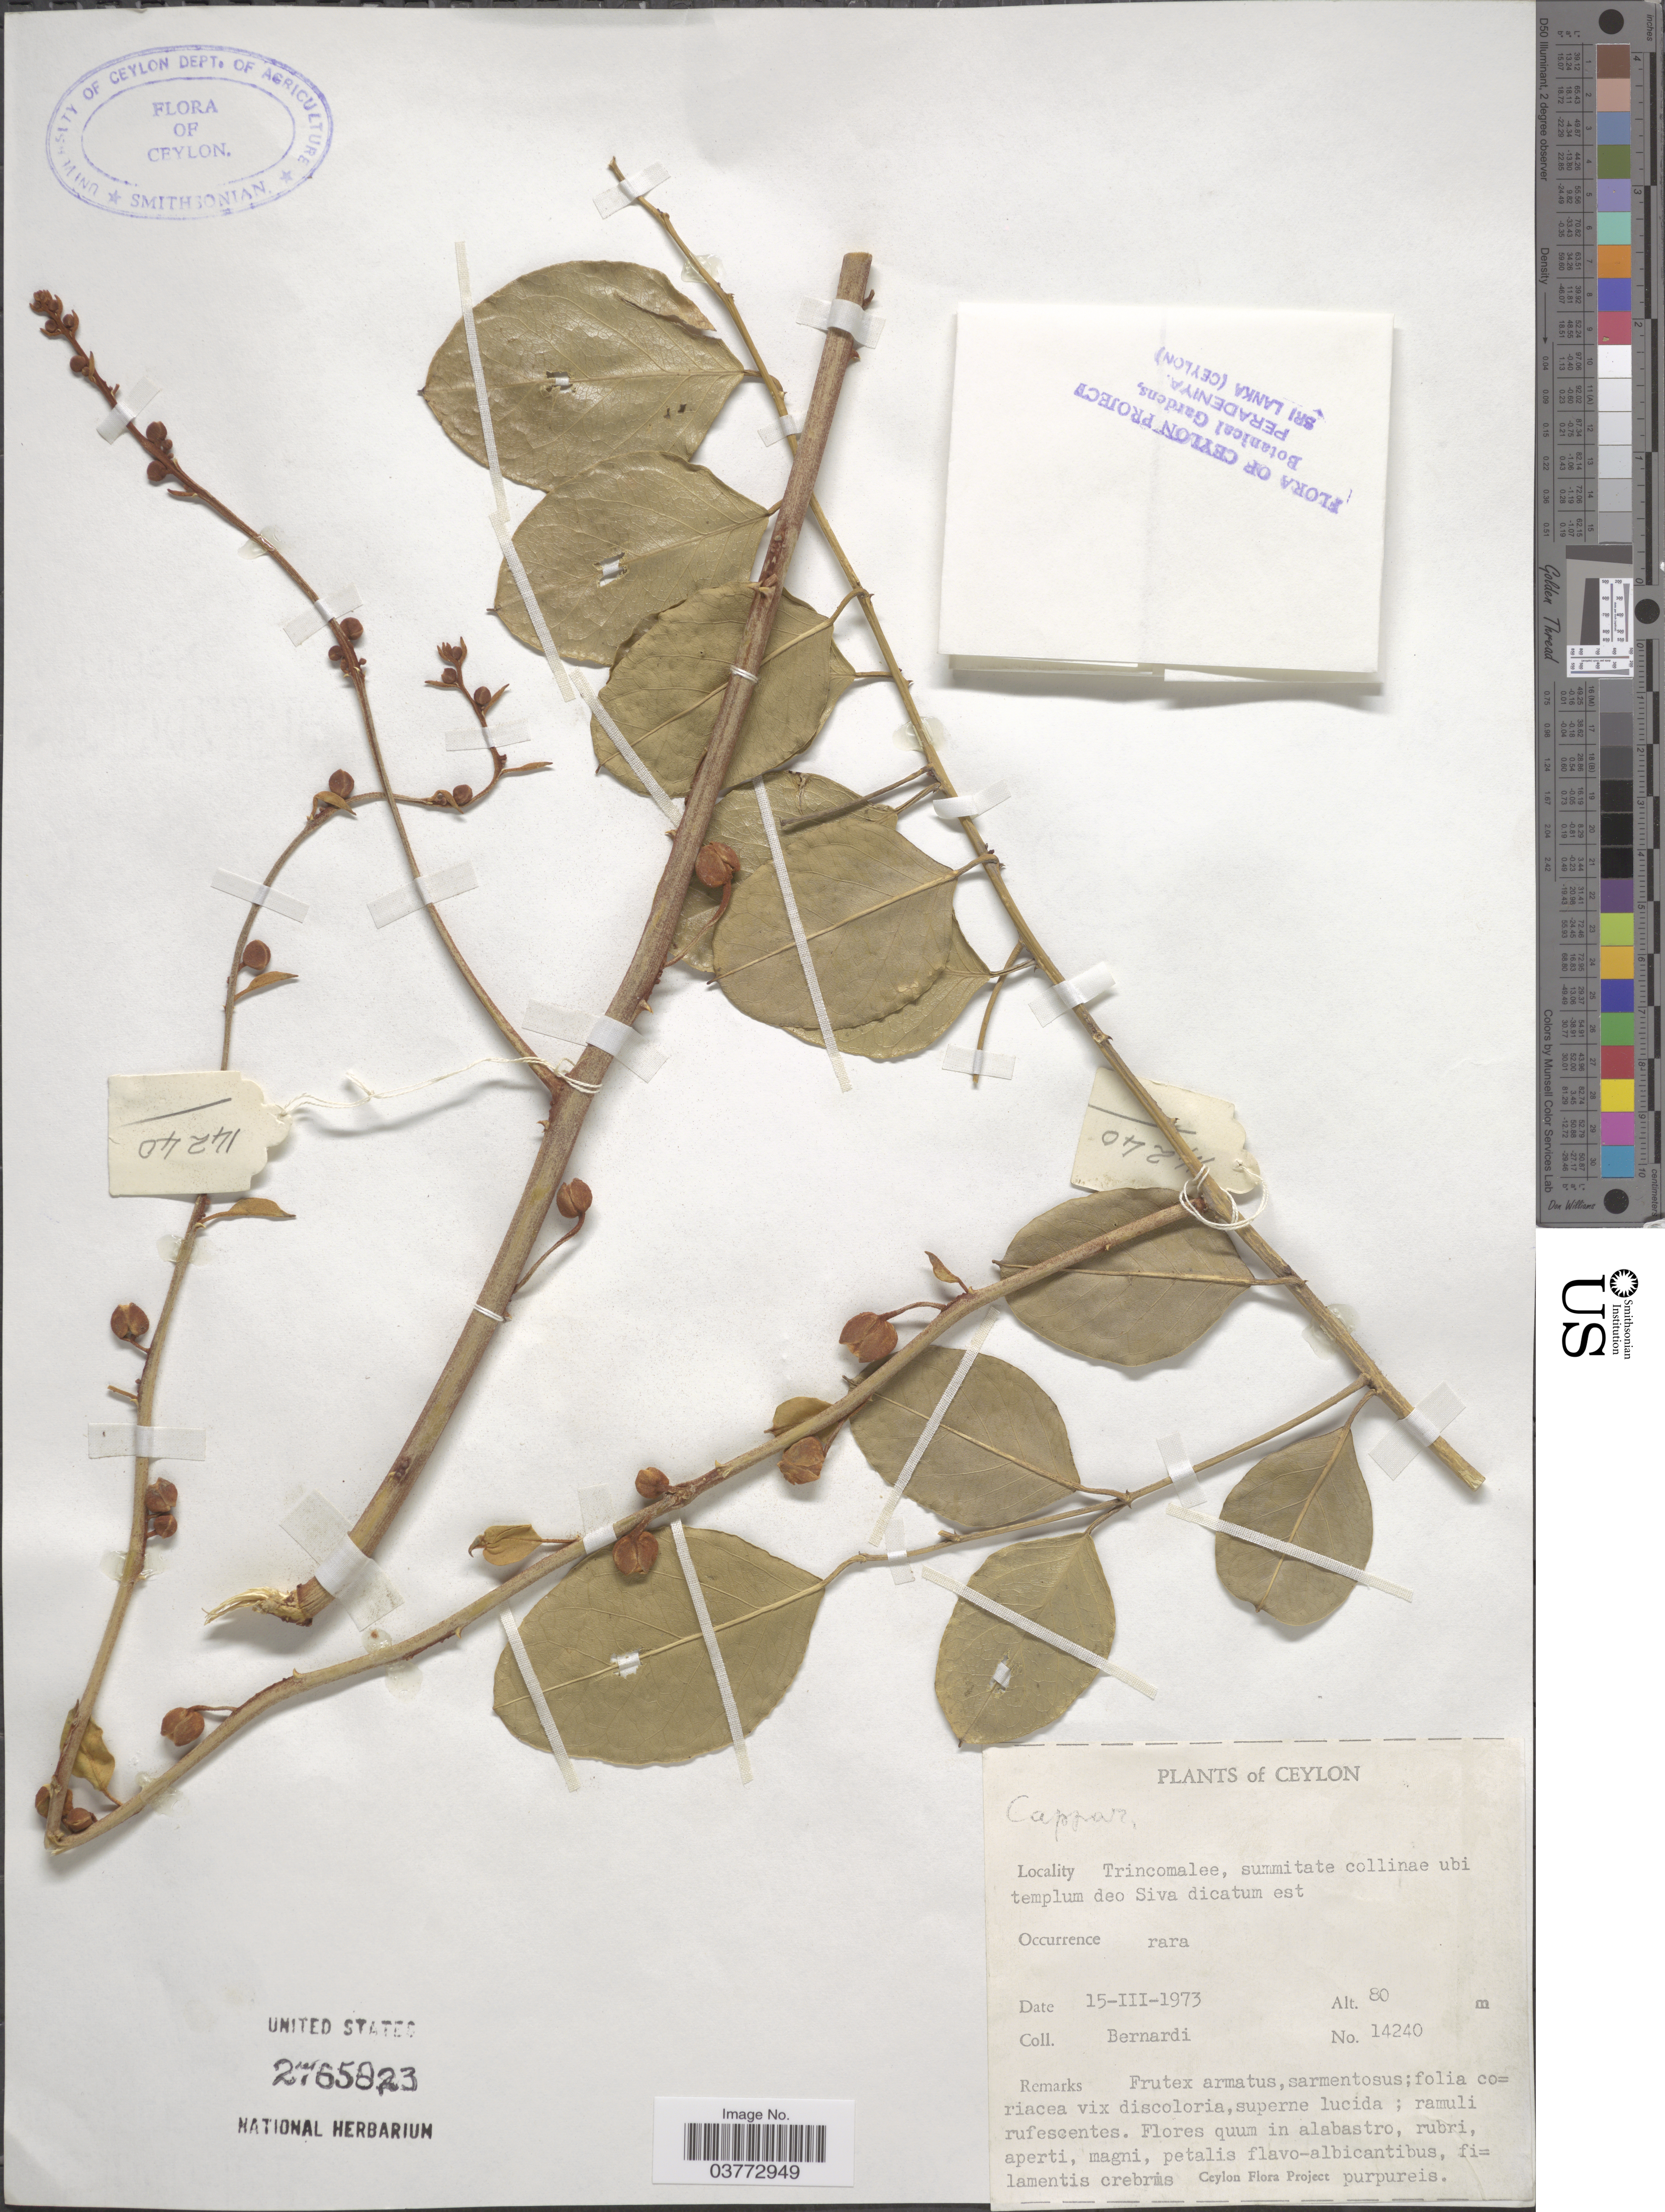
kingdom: Plantae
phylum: Tracheophyta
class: Magnoliopsida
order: Brassicales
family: Capparaceae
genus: Capparis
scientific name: Capparis sp.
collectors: Bernardi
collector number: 14240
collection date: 1973-03-15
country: Sri Lanka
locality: Ceylon. Trincomalee, summitate collinae ubi templum deo Siva dicatum est.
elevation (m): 80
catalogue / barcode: US 2765823